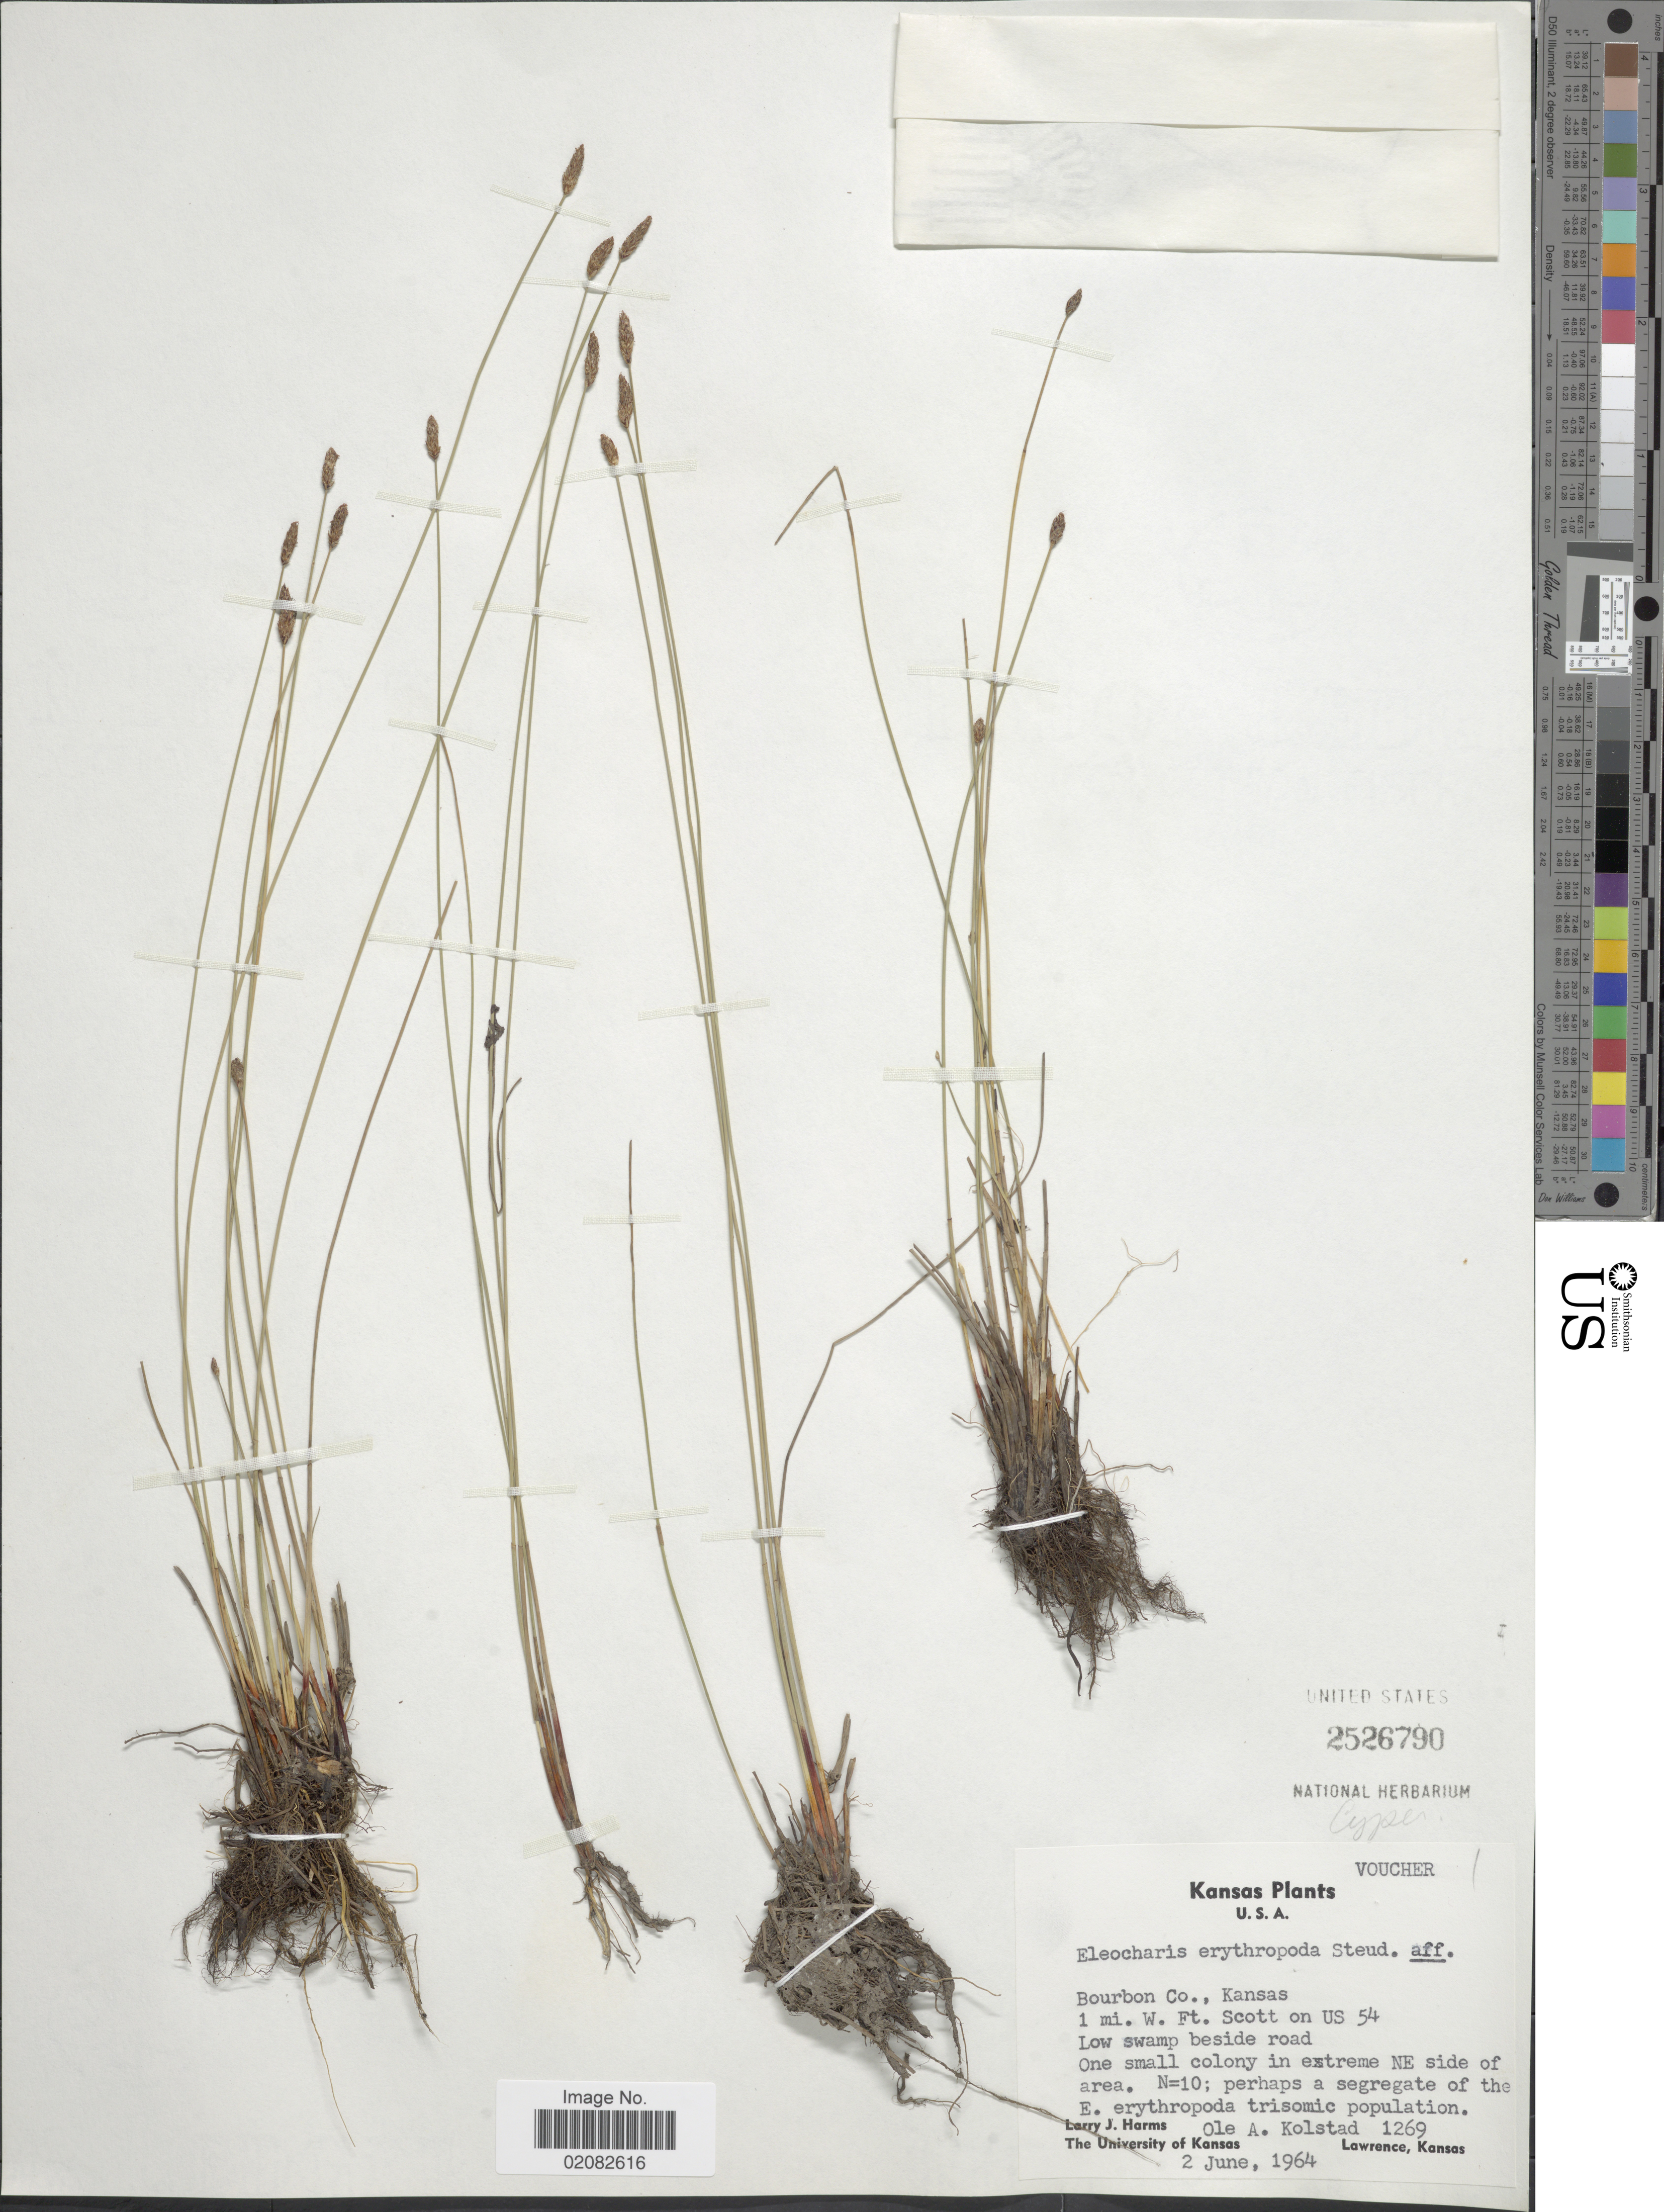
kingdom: Plantae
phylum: Tracheophyta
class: Liliopsida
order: Poales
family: Cyperaceae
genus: Eleocharis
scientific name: Eleocharis erythropoda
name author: Steud.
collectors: L. Harms & O. Kolstad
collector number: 1269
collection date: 1964-06-02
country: United States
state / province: Kansas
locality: Bourbon Co., 1 mi. W. ft. Scott on US 54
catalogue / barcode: US 2526790